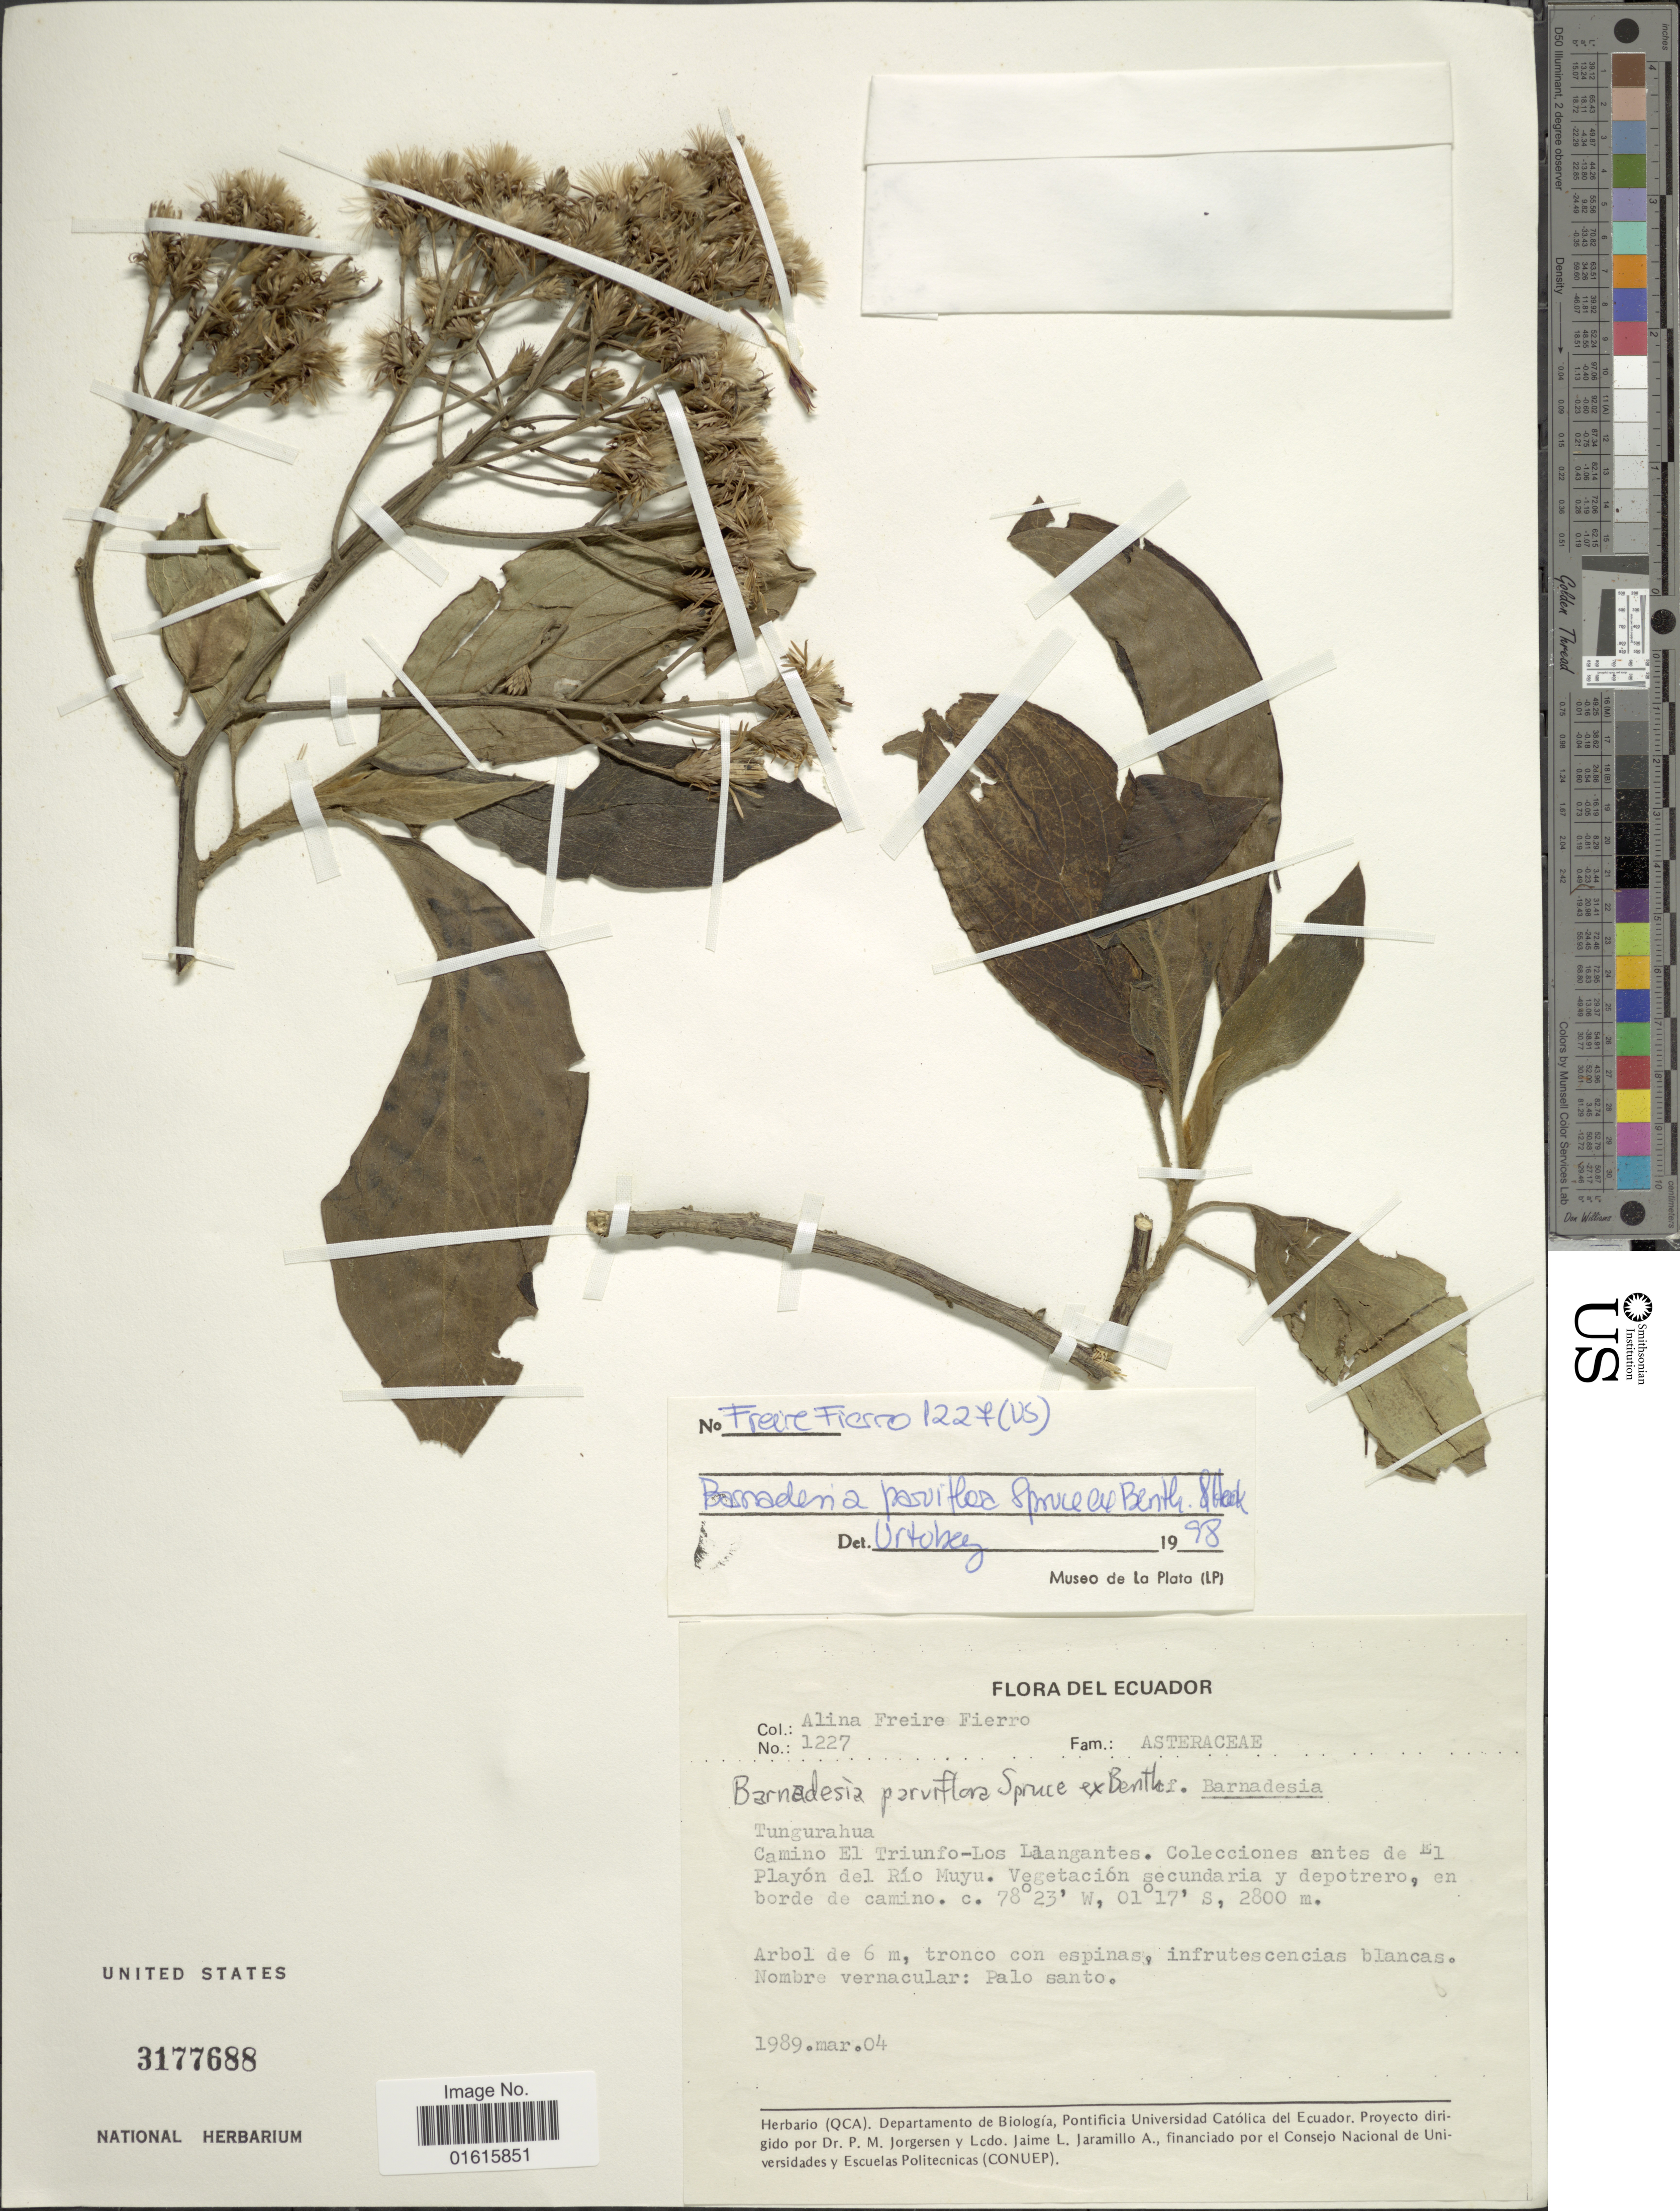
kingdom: Plantae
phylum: Tracheophyta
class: Magnoliopsida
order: Asterales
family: Asteraceae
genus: Barnadesia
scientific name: Barnadesia parviflora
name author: Spruce ex Benth. & Hook. f.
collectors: A. Freire-Fierro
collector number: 1227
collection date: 1989-03-04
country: Ecuador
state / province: Tungurahua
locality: Camino El Triunfo-Los Llangantes. Colecciones antes de El Playon del Rio Muyu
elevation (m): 2800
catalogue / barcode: US 3177688